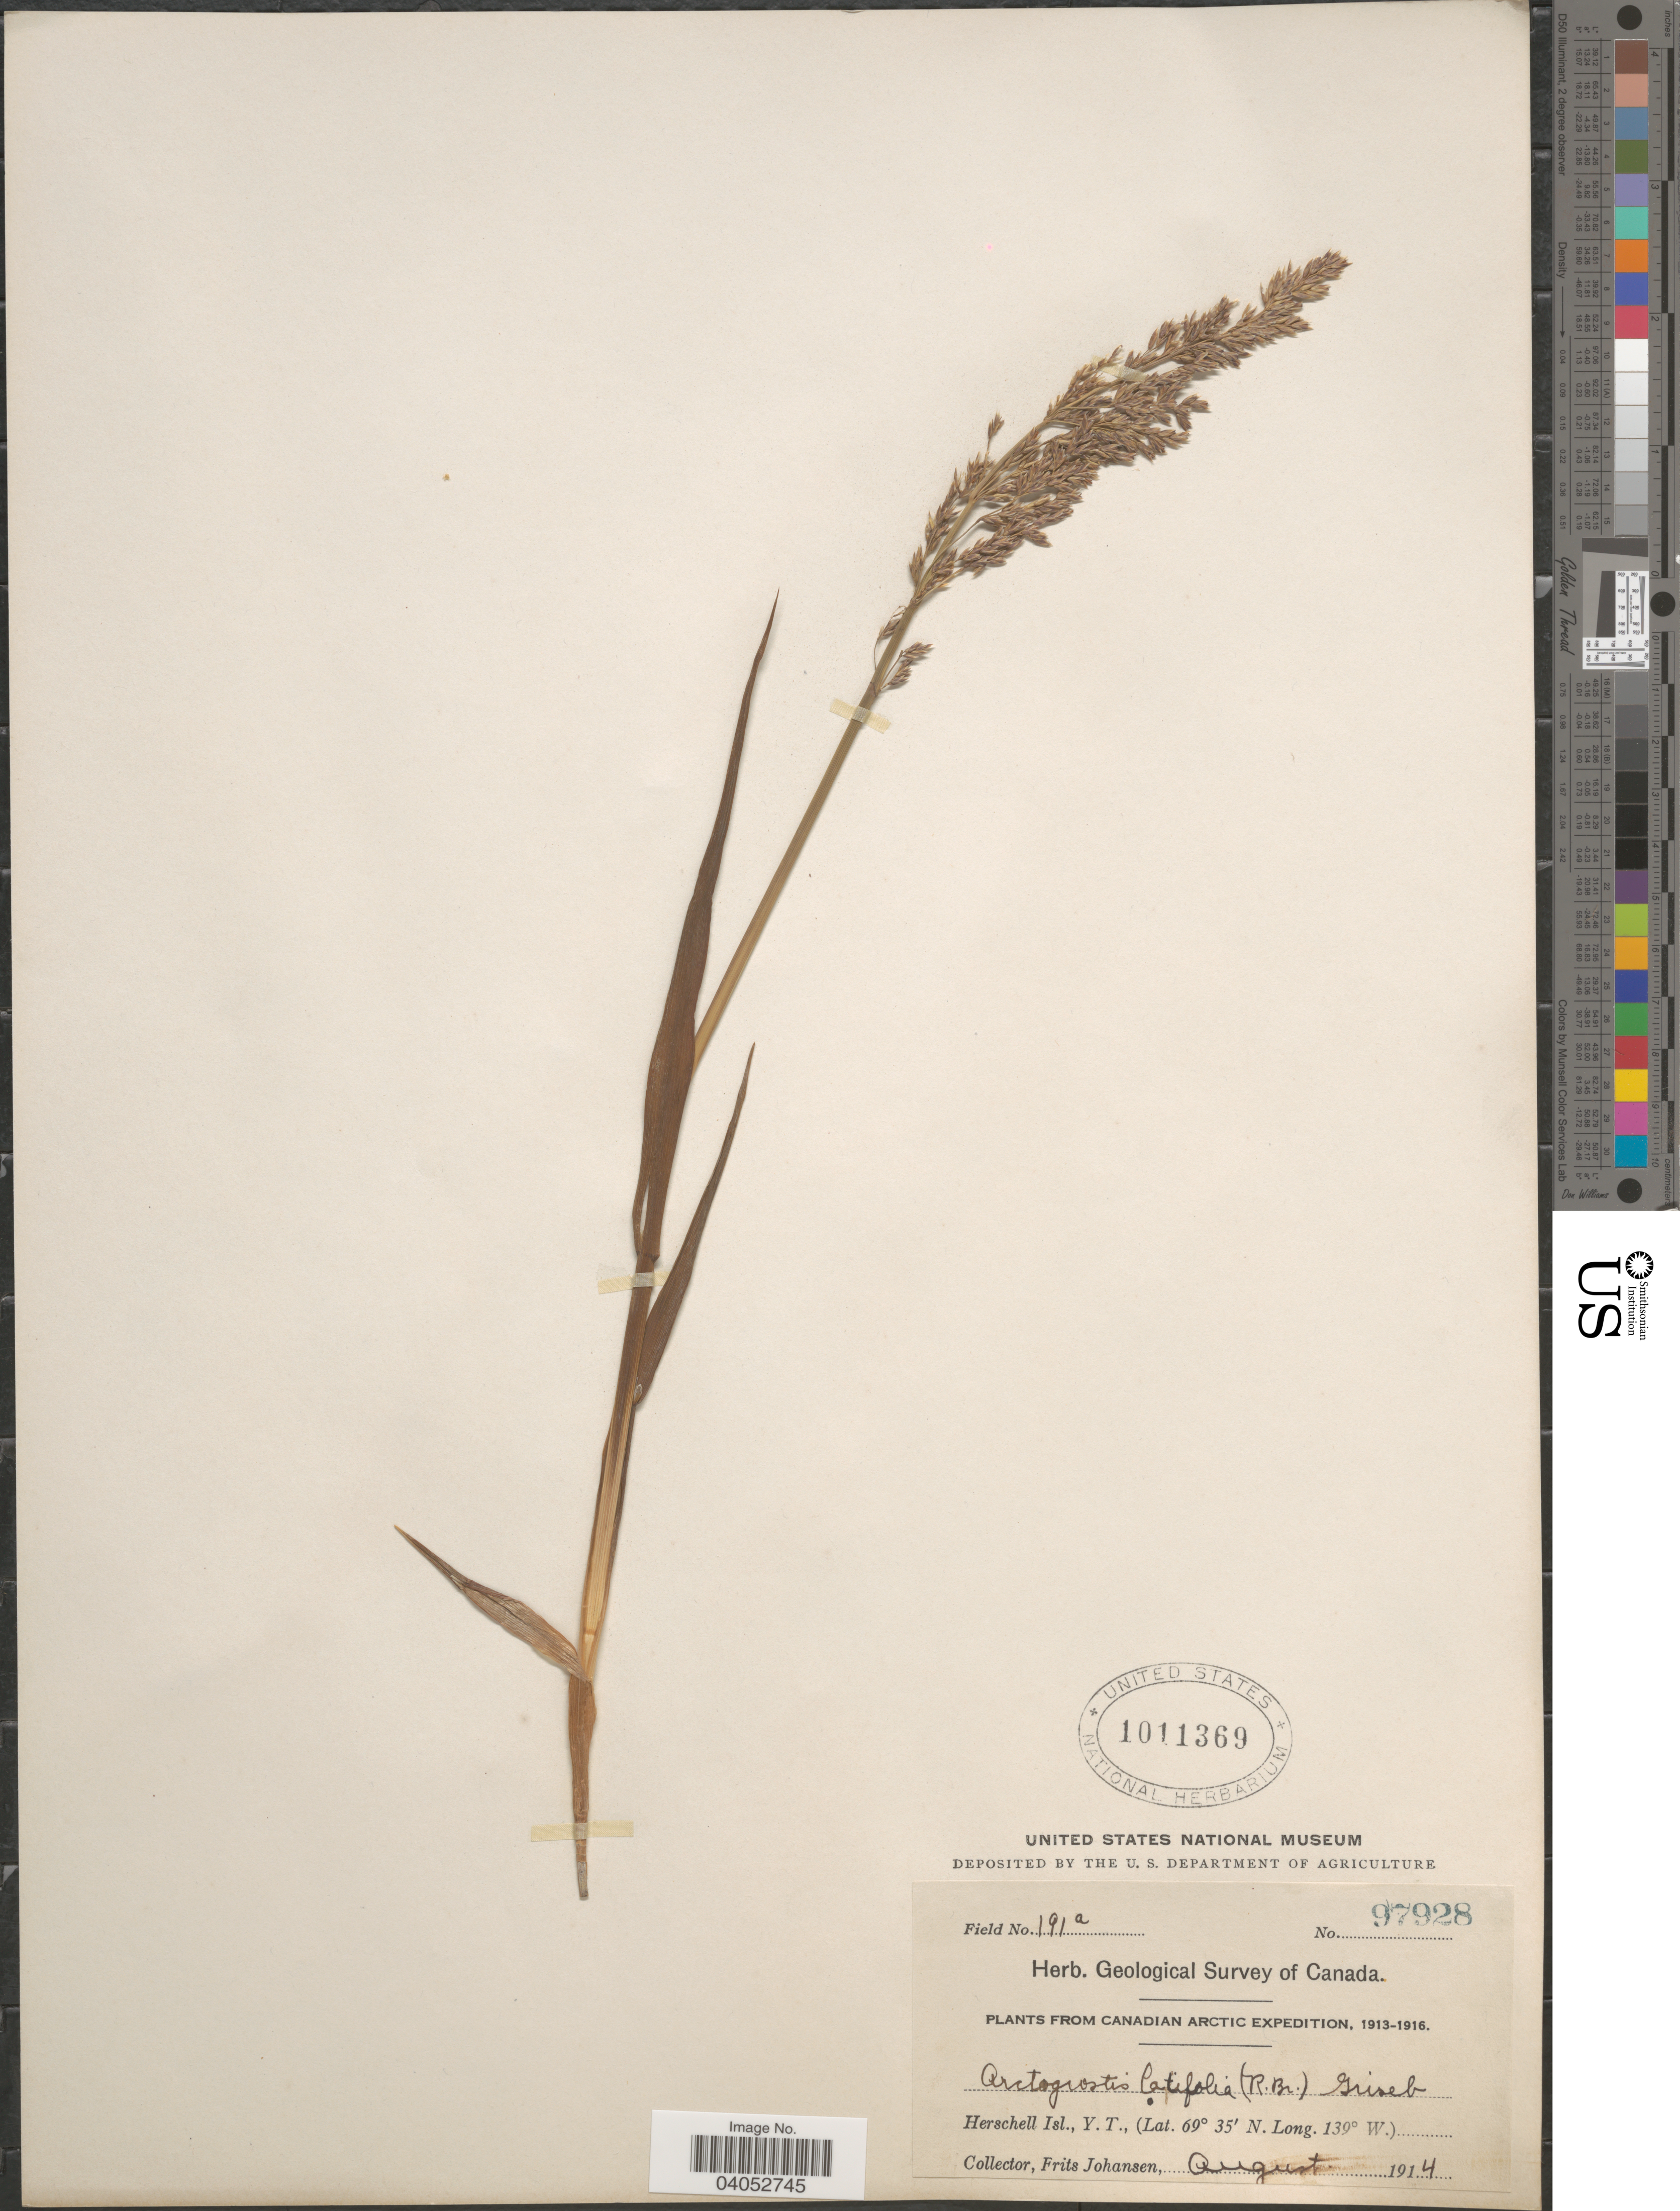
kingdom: Plantae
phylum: Tracheophyta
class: Liliopsida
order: Poales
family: Poaceae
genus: Arctagrostis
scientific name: Arctagrostis latifolia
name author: (R. Br.) Griseb.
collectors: F. Johansen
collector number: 191a/97928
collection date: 1914-08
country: Canada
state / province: Yukon Territory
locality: Herschell Isl.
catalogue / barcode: US 1011369